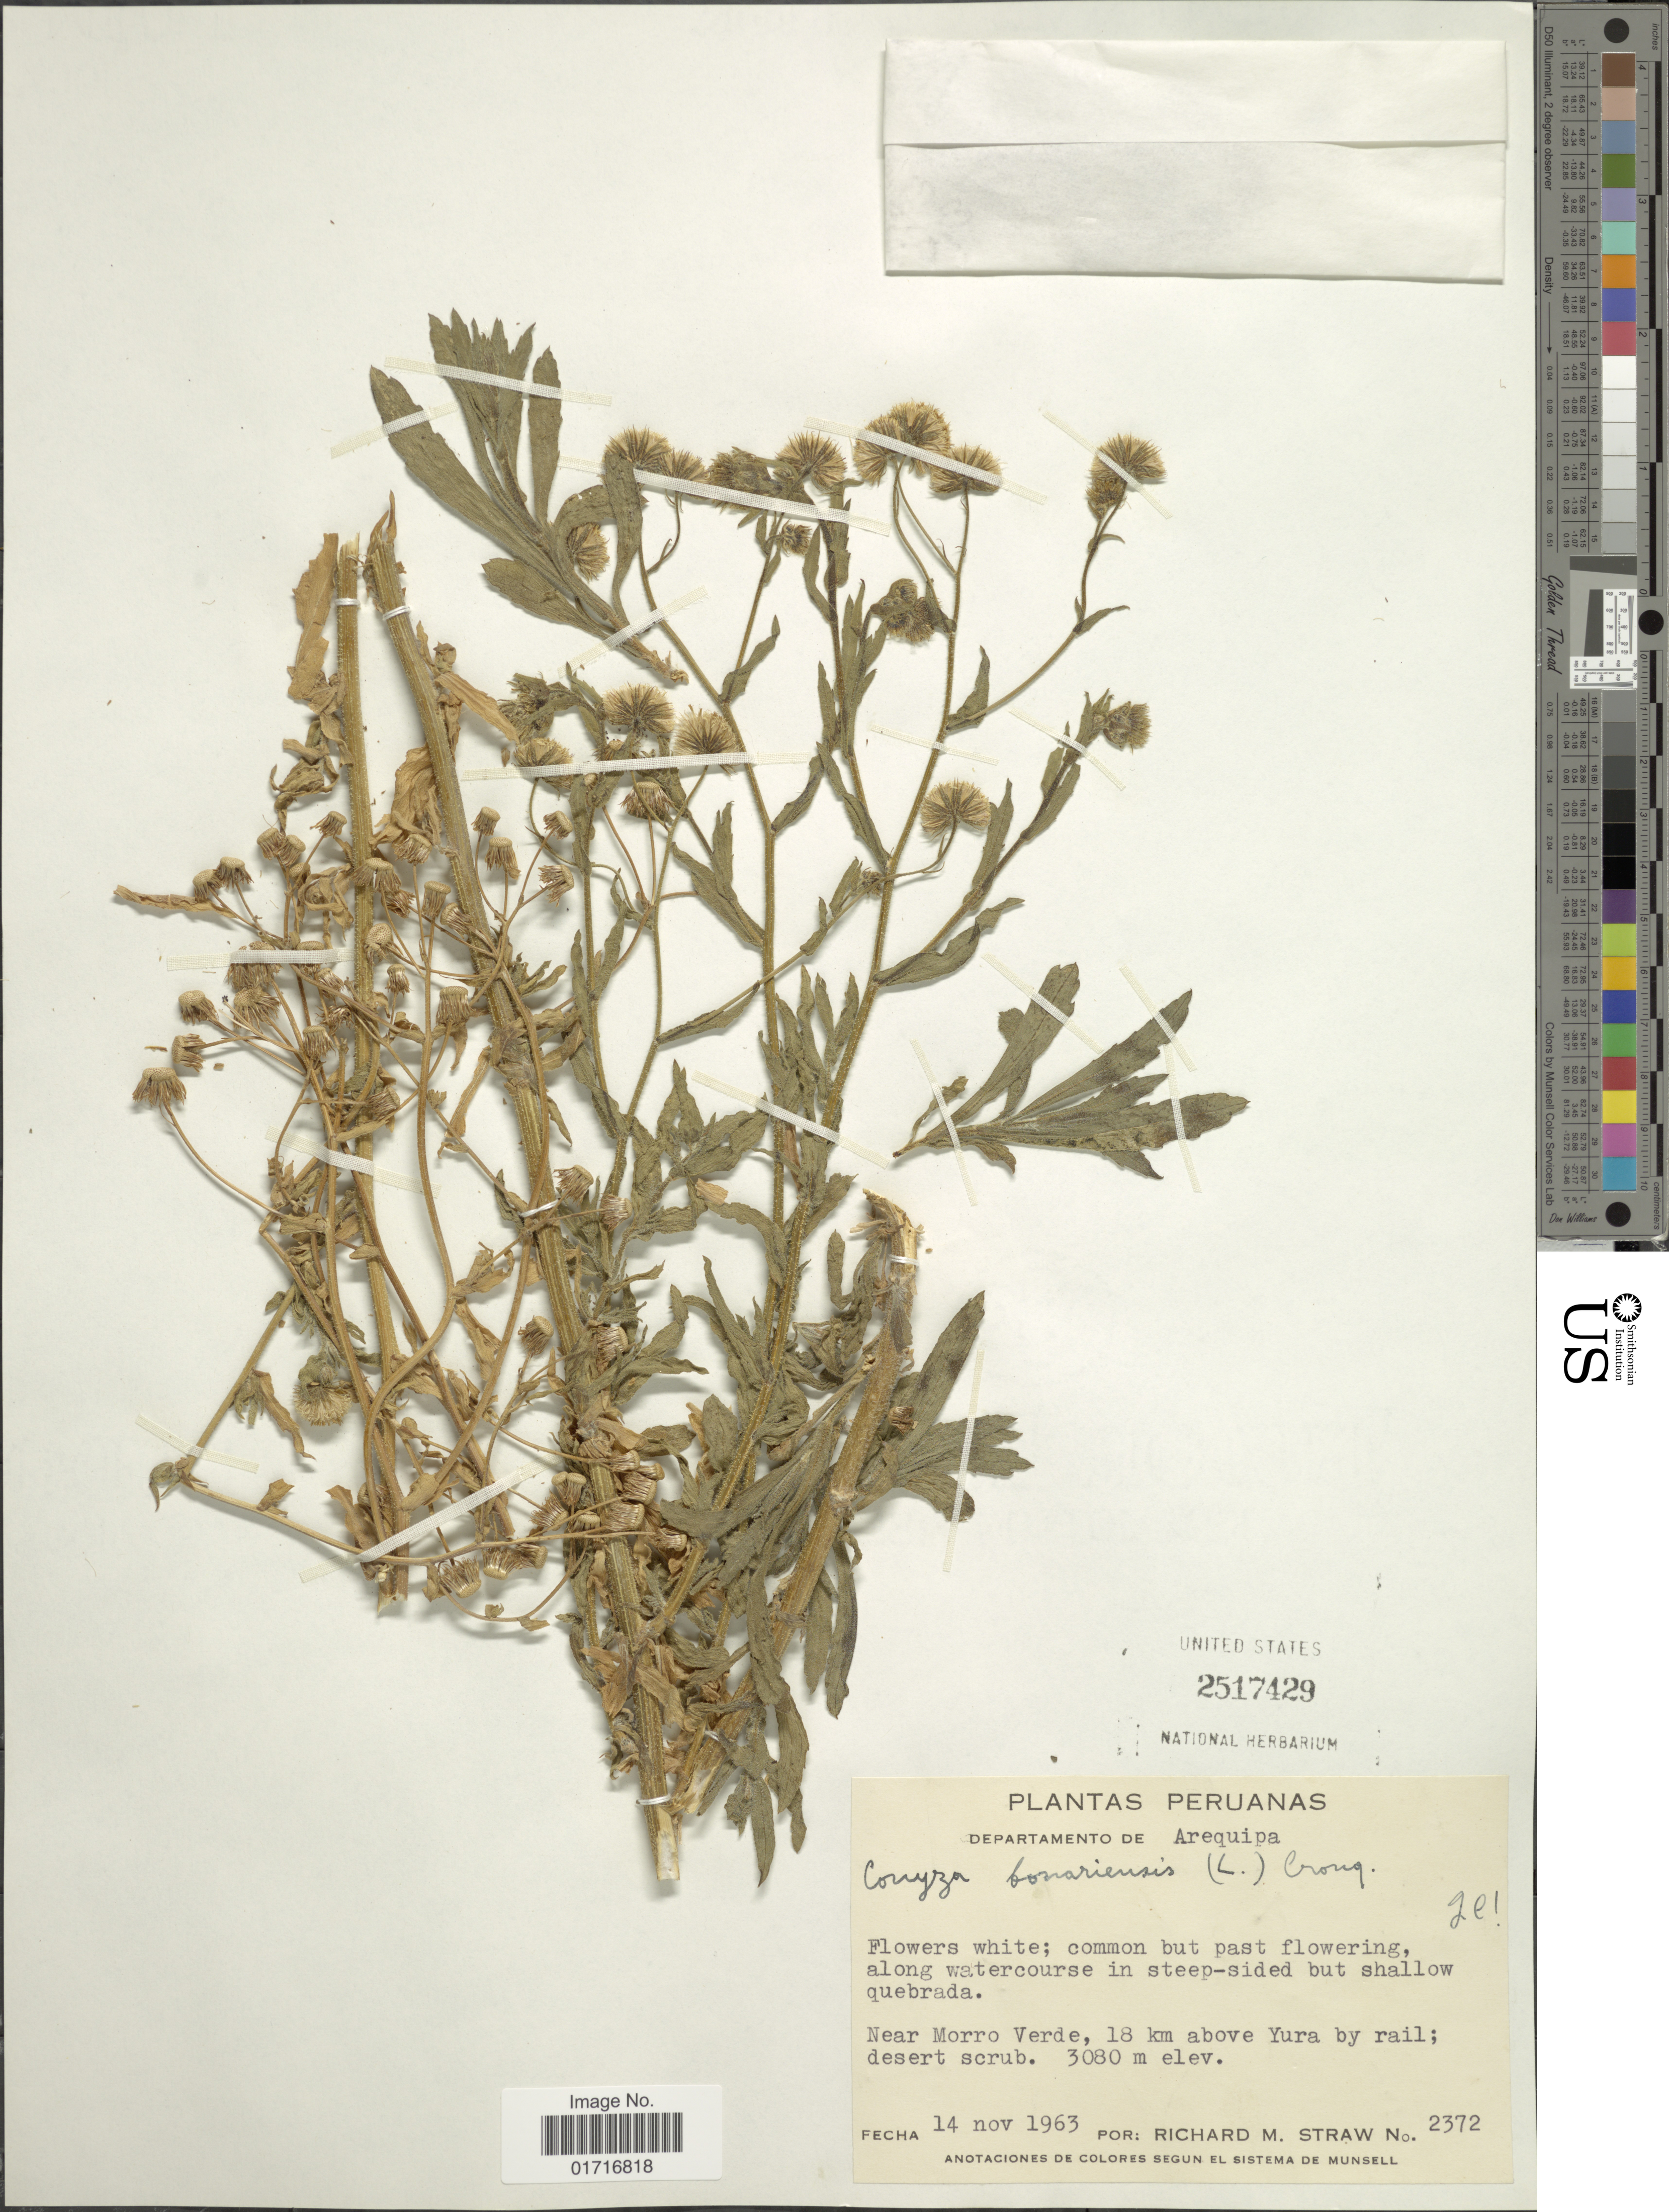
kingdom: Plantae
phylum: Tracheophyta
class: Magnoliopsida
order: Asterales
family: Asteraceae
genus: Conyza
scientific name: Conyza bonariensis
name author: (L.) Cronq.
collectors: R. M. Straw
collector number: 2372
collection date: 1963-11-14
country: Peru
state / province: Arequipa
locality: Departamento de Arequipa. Near Morro Verde, 18 km above Yura by rail.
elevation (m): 3080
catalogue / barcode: US 2517429